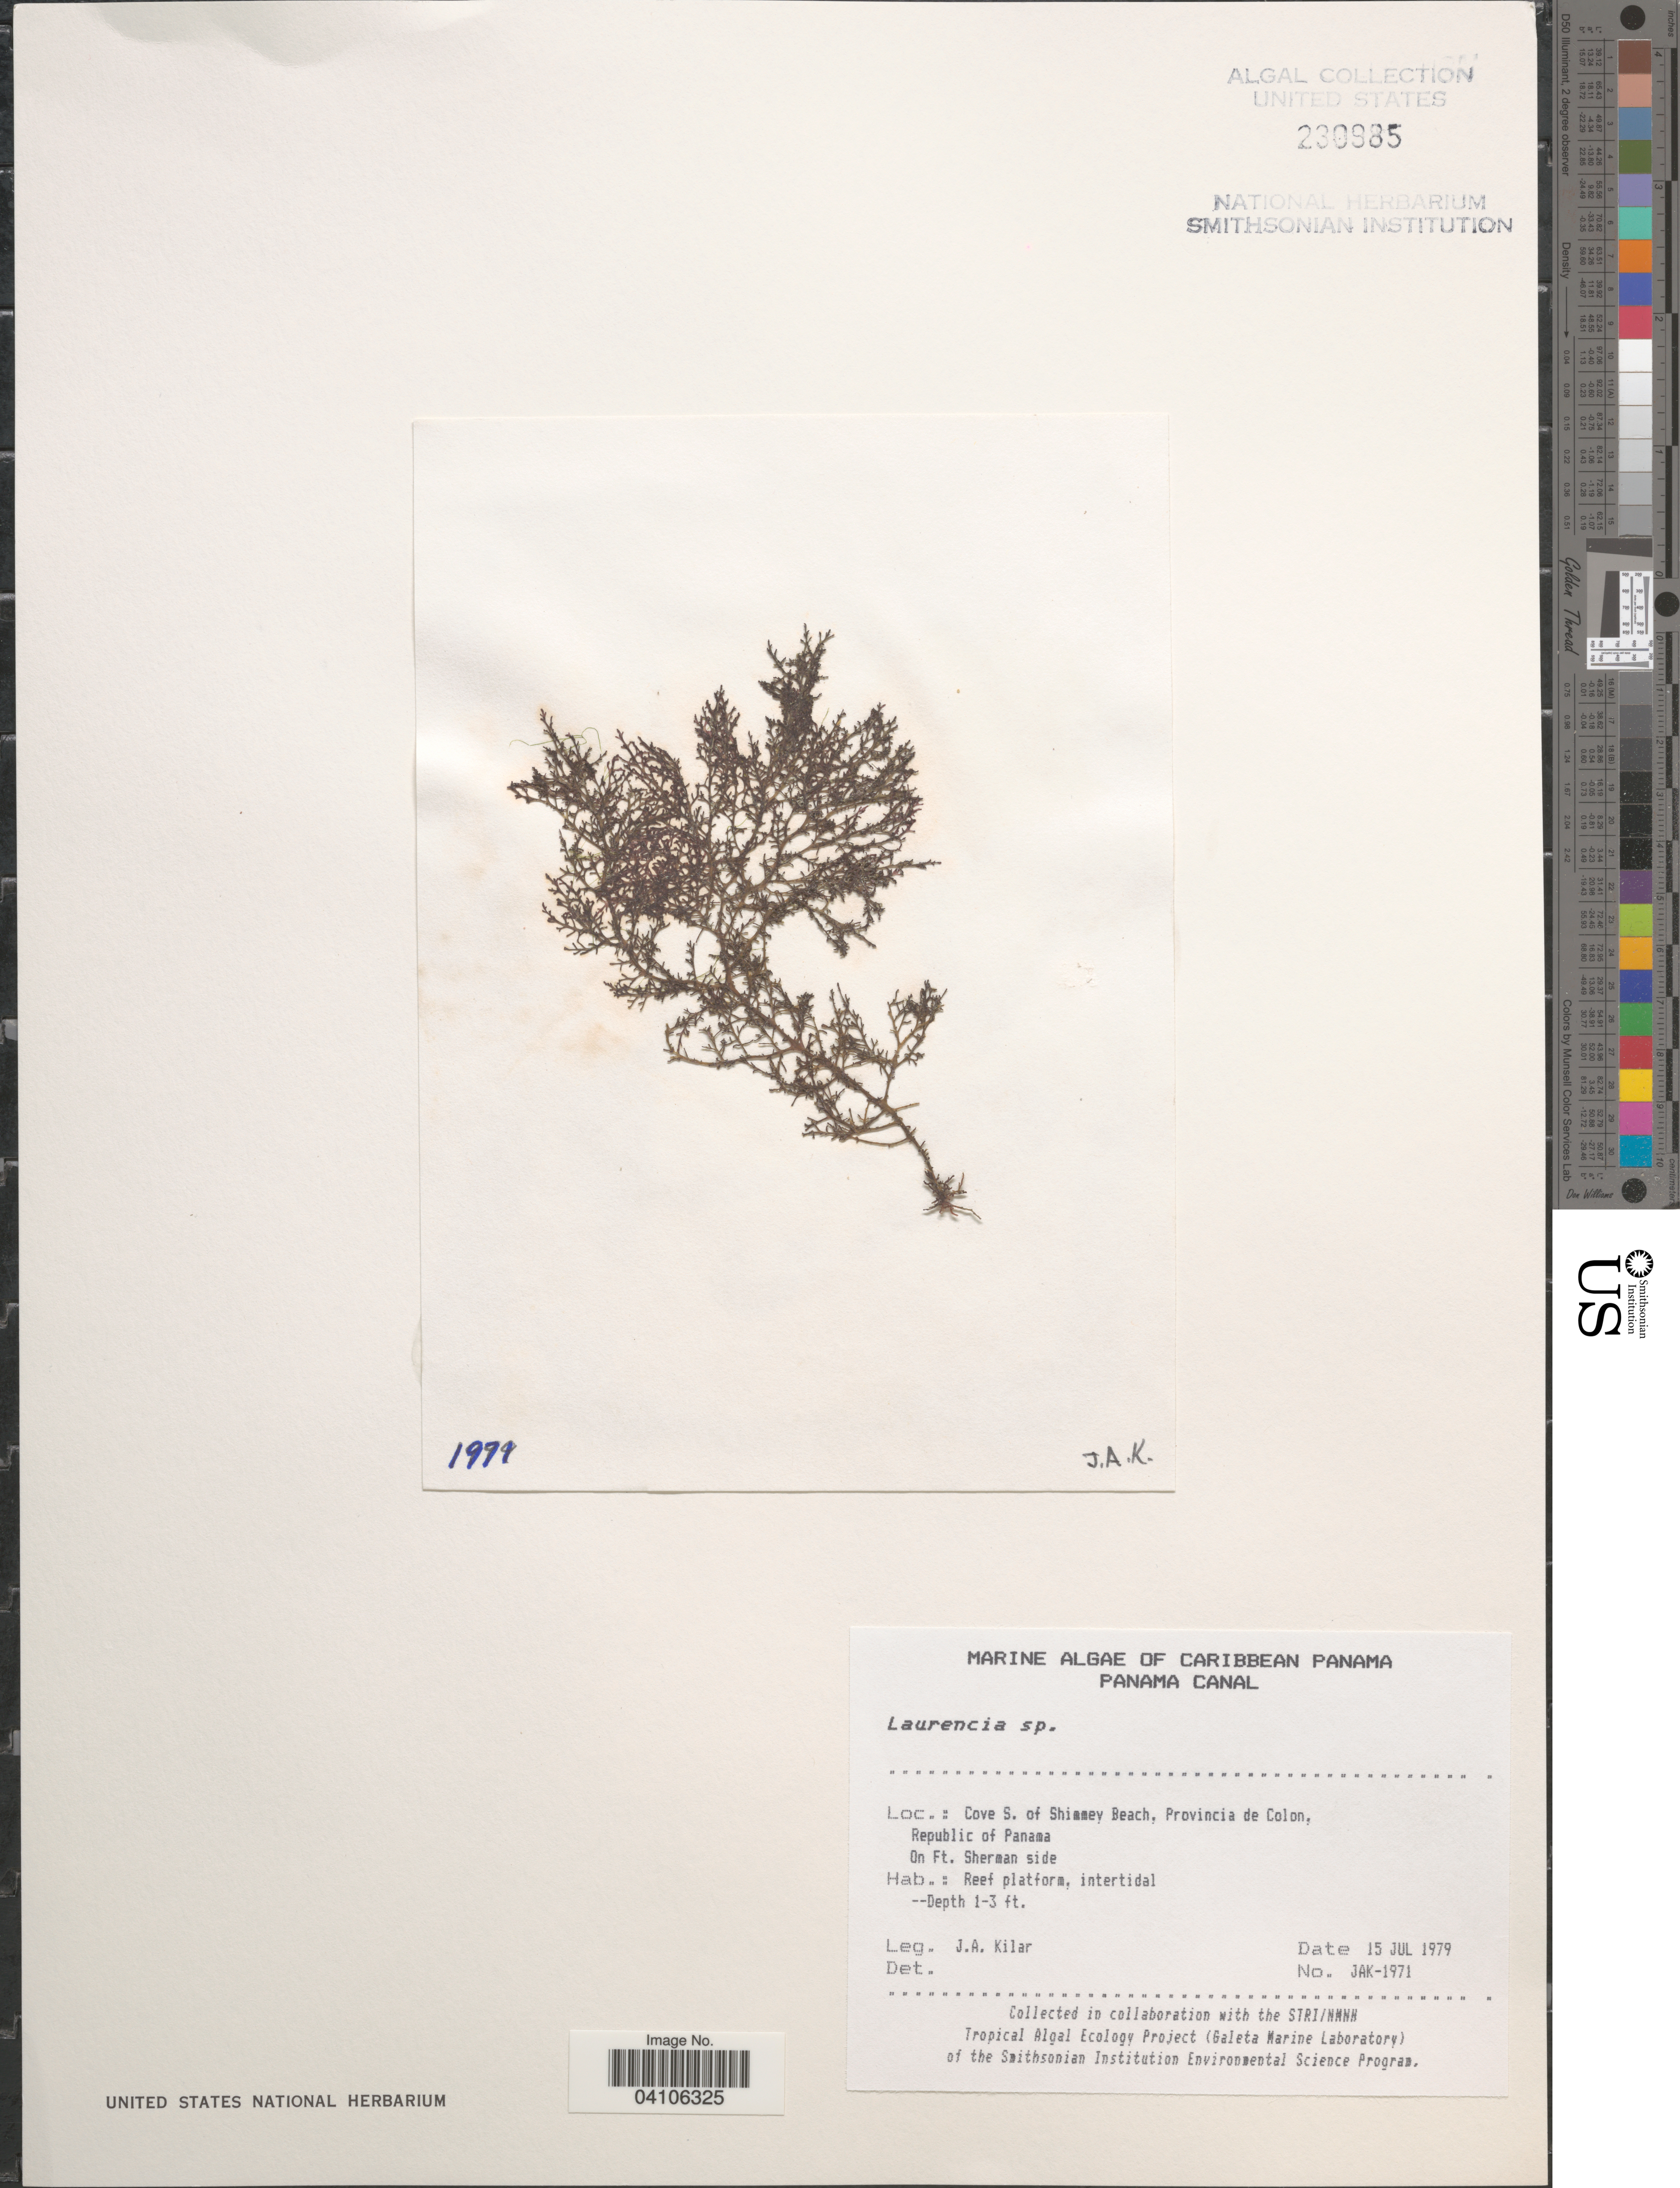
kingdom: Plantae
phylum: Rhodophyta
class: Florideophyceae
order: Ceramiales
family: Rhodomelaceae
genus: Laurencia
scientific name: Laurencia sp.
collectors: J. A. Kilar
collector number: JAK-1971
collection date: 1979-07-15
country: Panama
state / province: Colón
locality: Caribbean Panama. Panama Canal. Cove S. of Shimmey Beach, Republic of Panama. On Ft. Sherman side.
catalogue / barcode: US 230985